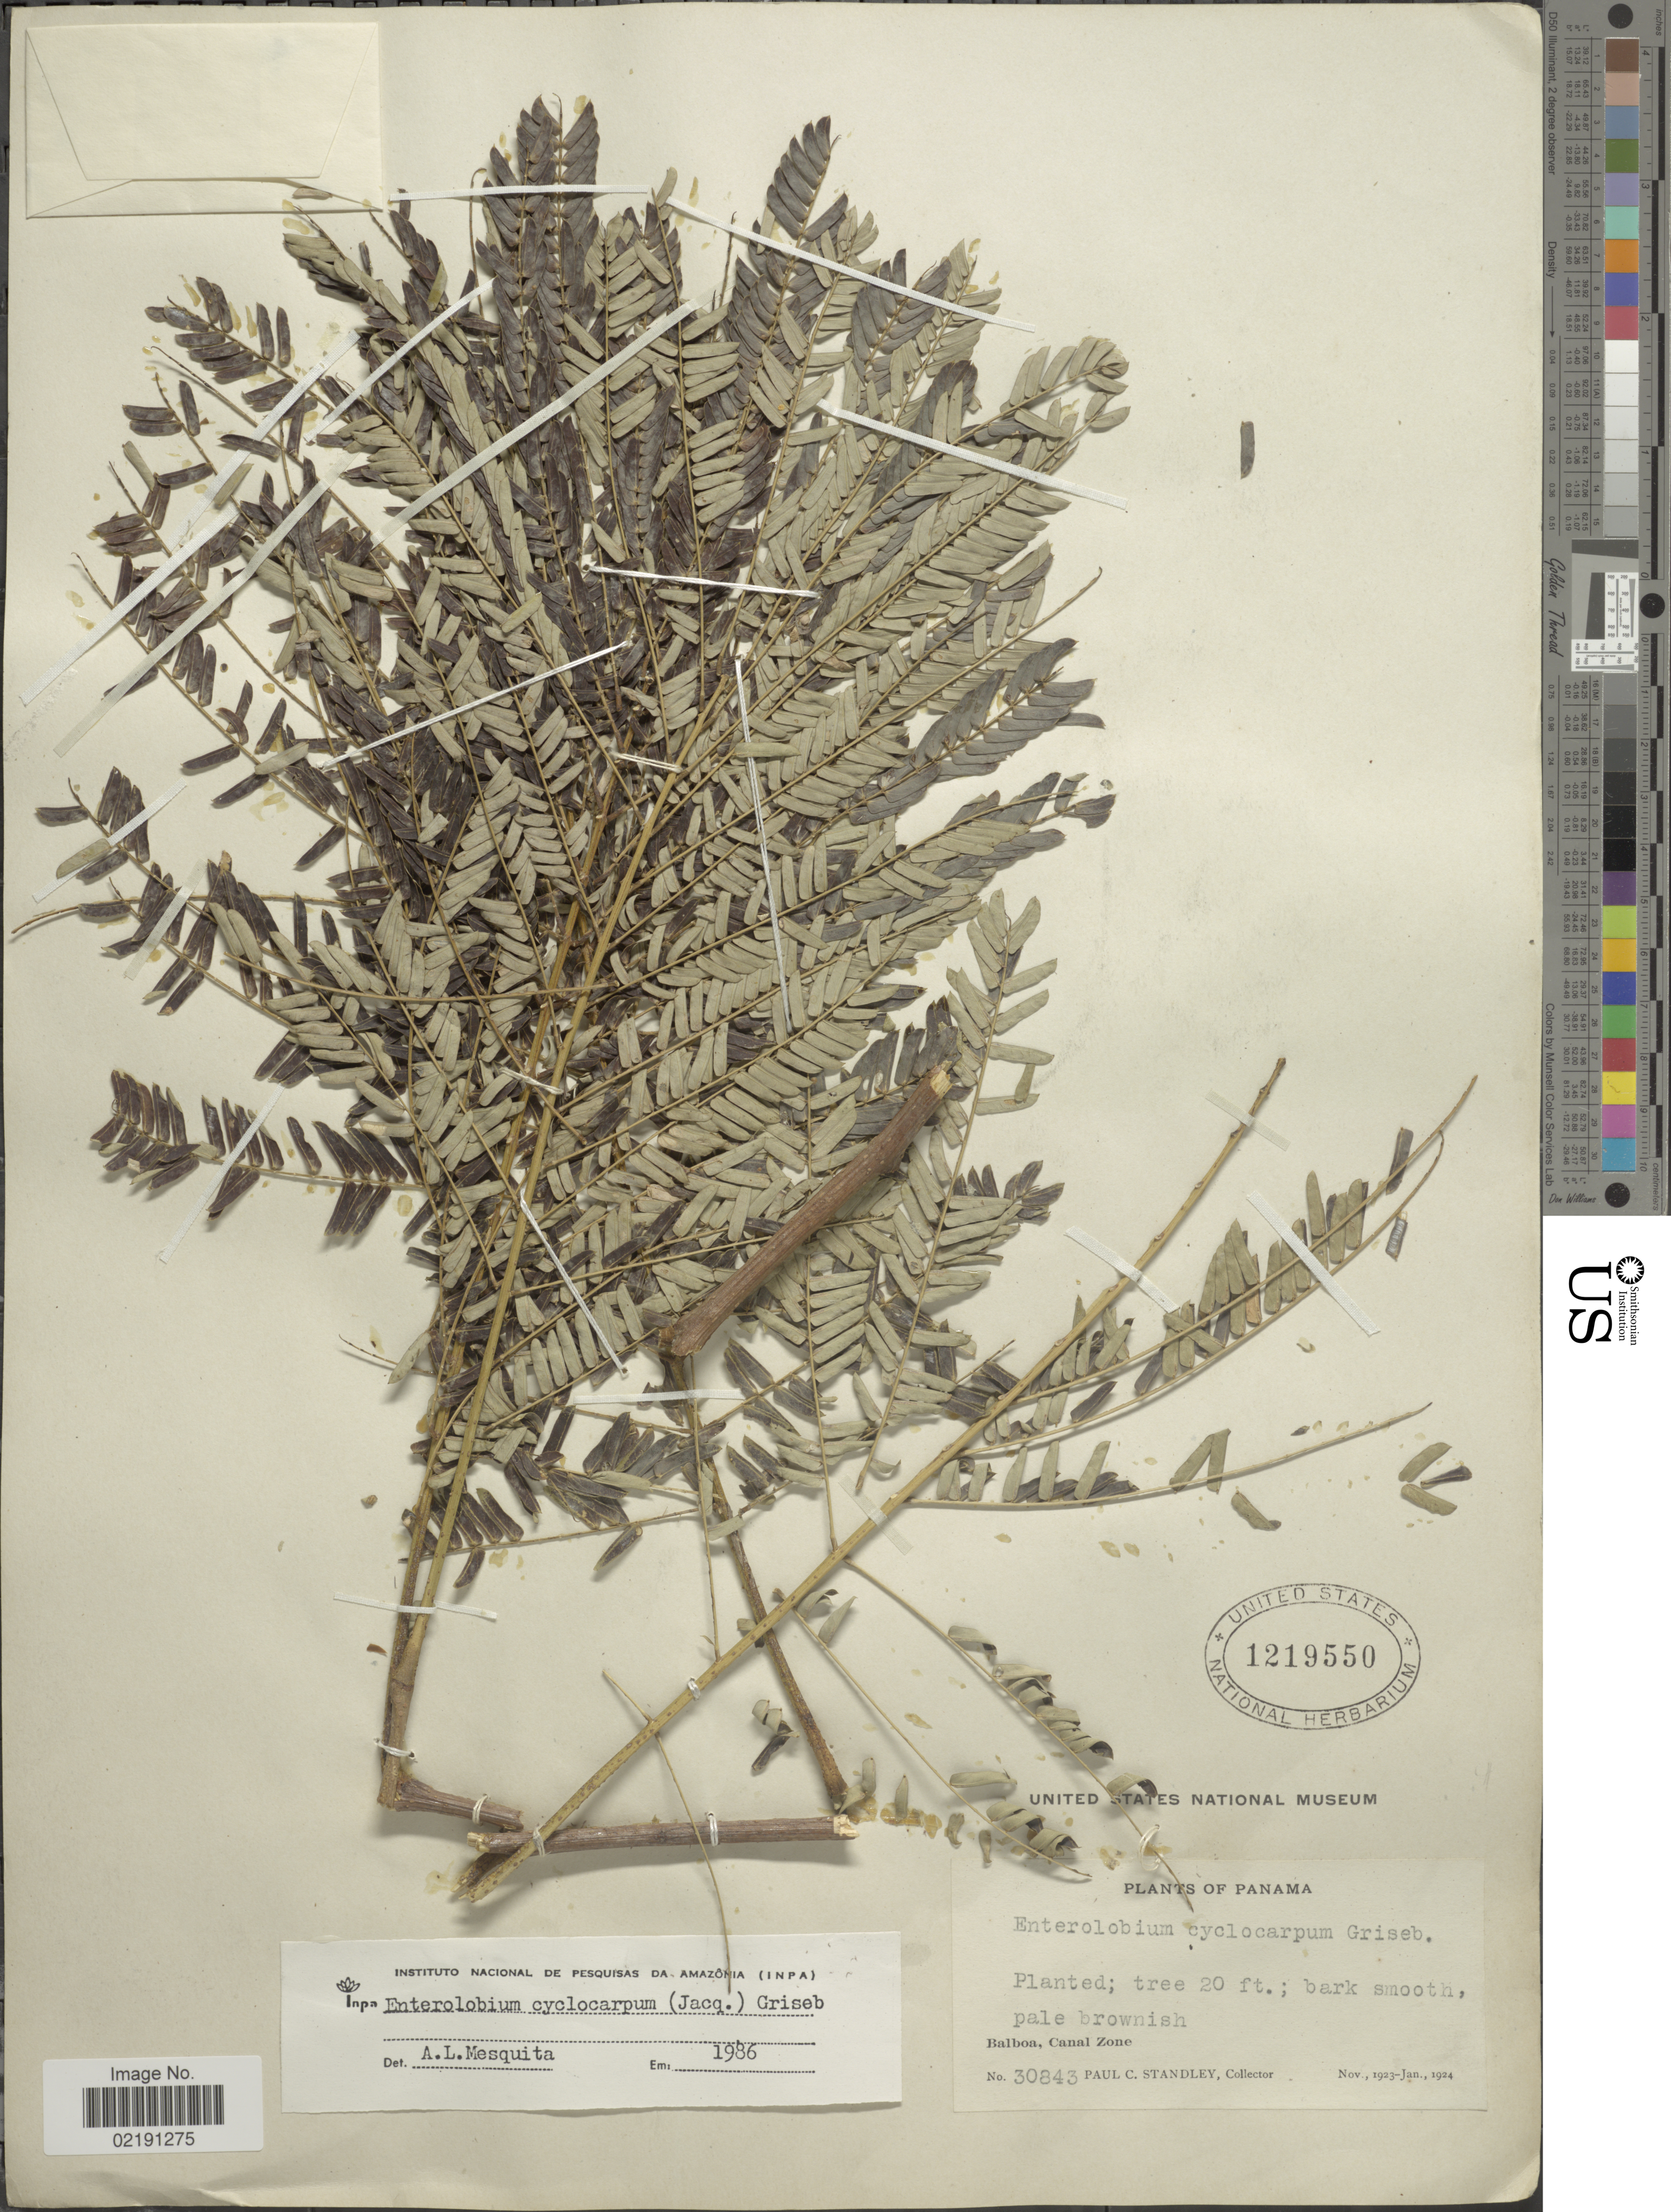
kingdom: Plantae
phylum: Tracheophyta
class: Magnoliopsida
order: Fabales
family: Fabaceae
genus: Enterolobium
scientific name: Enterolobium cyclocarpum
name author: (Jacq.) Griseb.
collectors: P. C. Standley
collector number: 30843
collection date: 1923-11/1924-01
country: Panama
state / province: Colón / Panamá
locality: Balboa, Canal Zone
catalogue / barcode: US 1219550